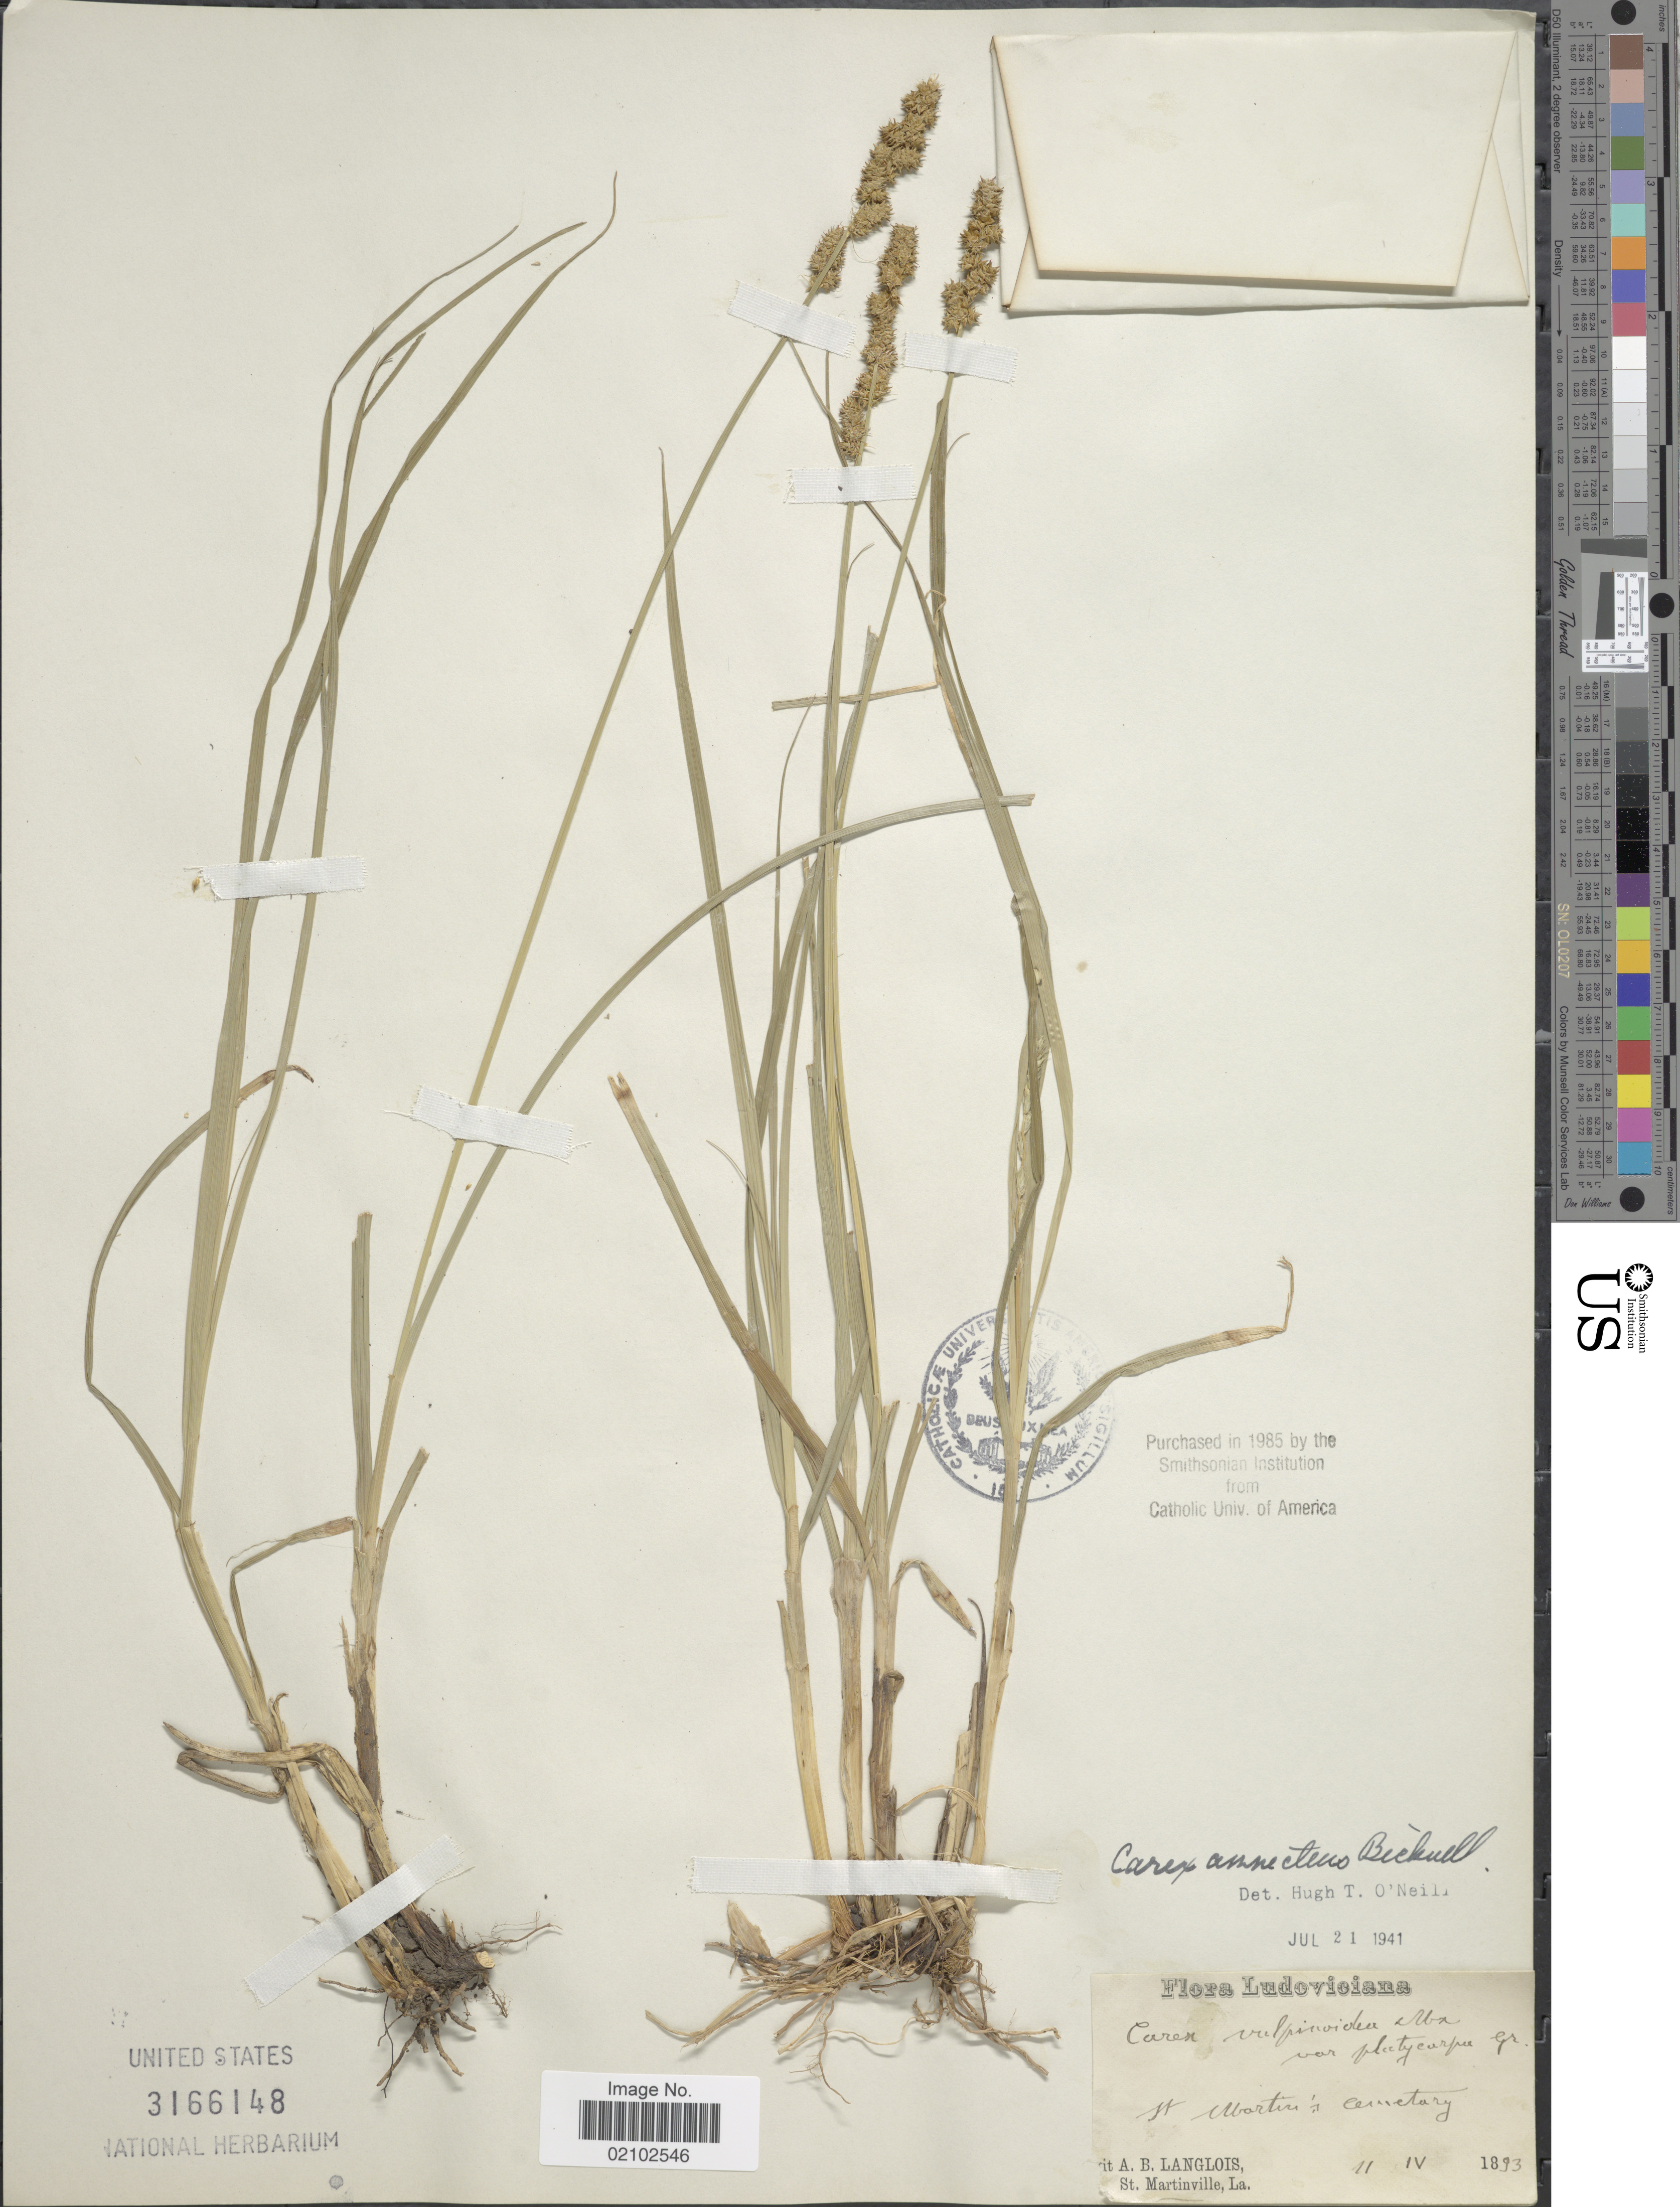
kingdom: Plantae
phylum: Tracheophyta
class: Liliopsida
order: Poales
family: Cyperaceae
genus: Carex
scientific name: Carex annectens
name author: (E.P. Bicknell) E.P. Bicknell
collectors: A. Langlois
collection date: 1893-04-11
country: United States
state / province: Louisiana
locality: St Martin's cemetary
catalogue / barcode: US 3166148